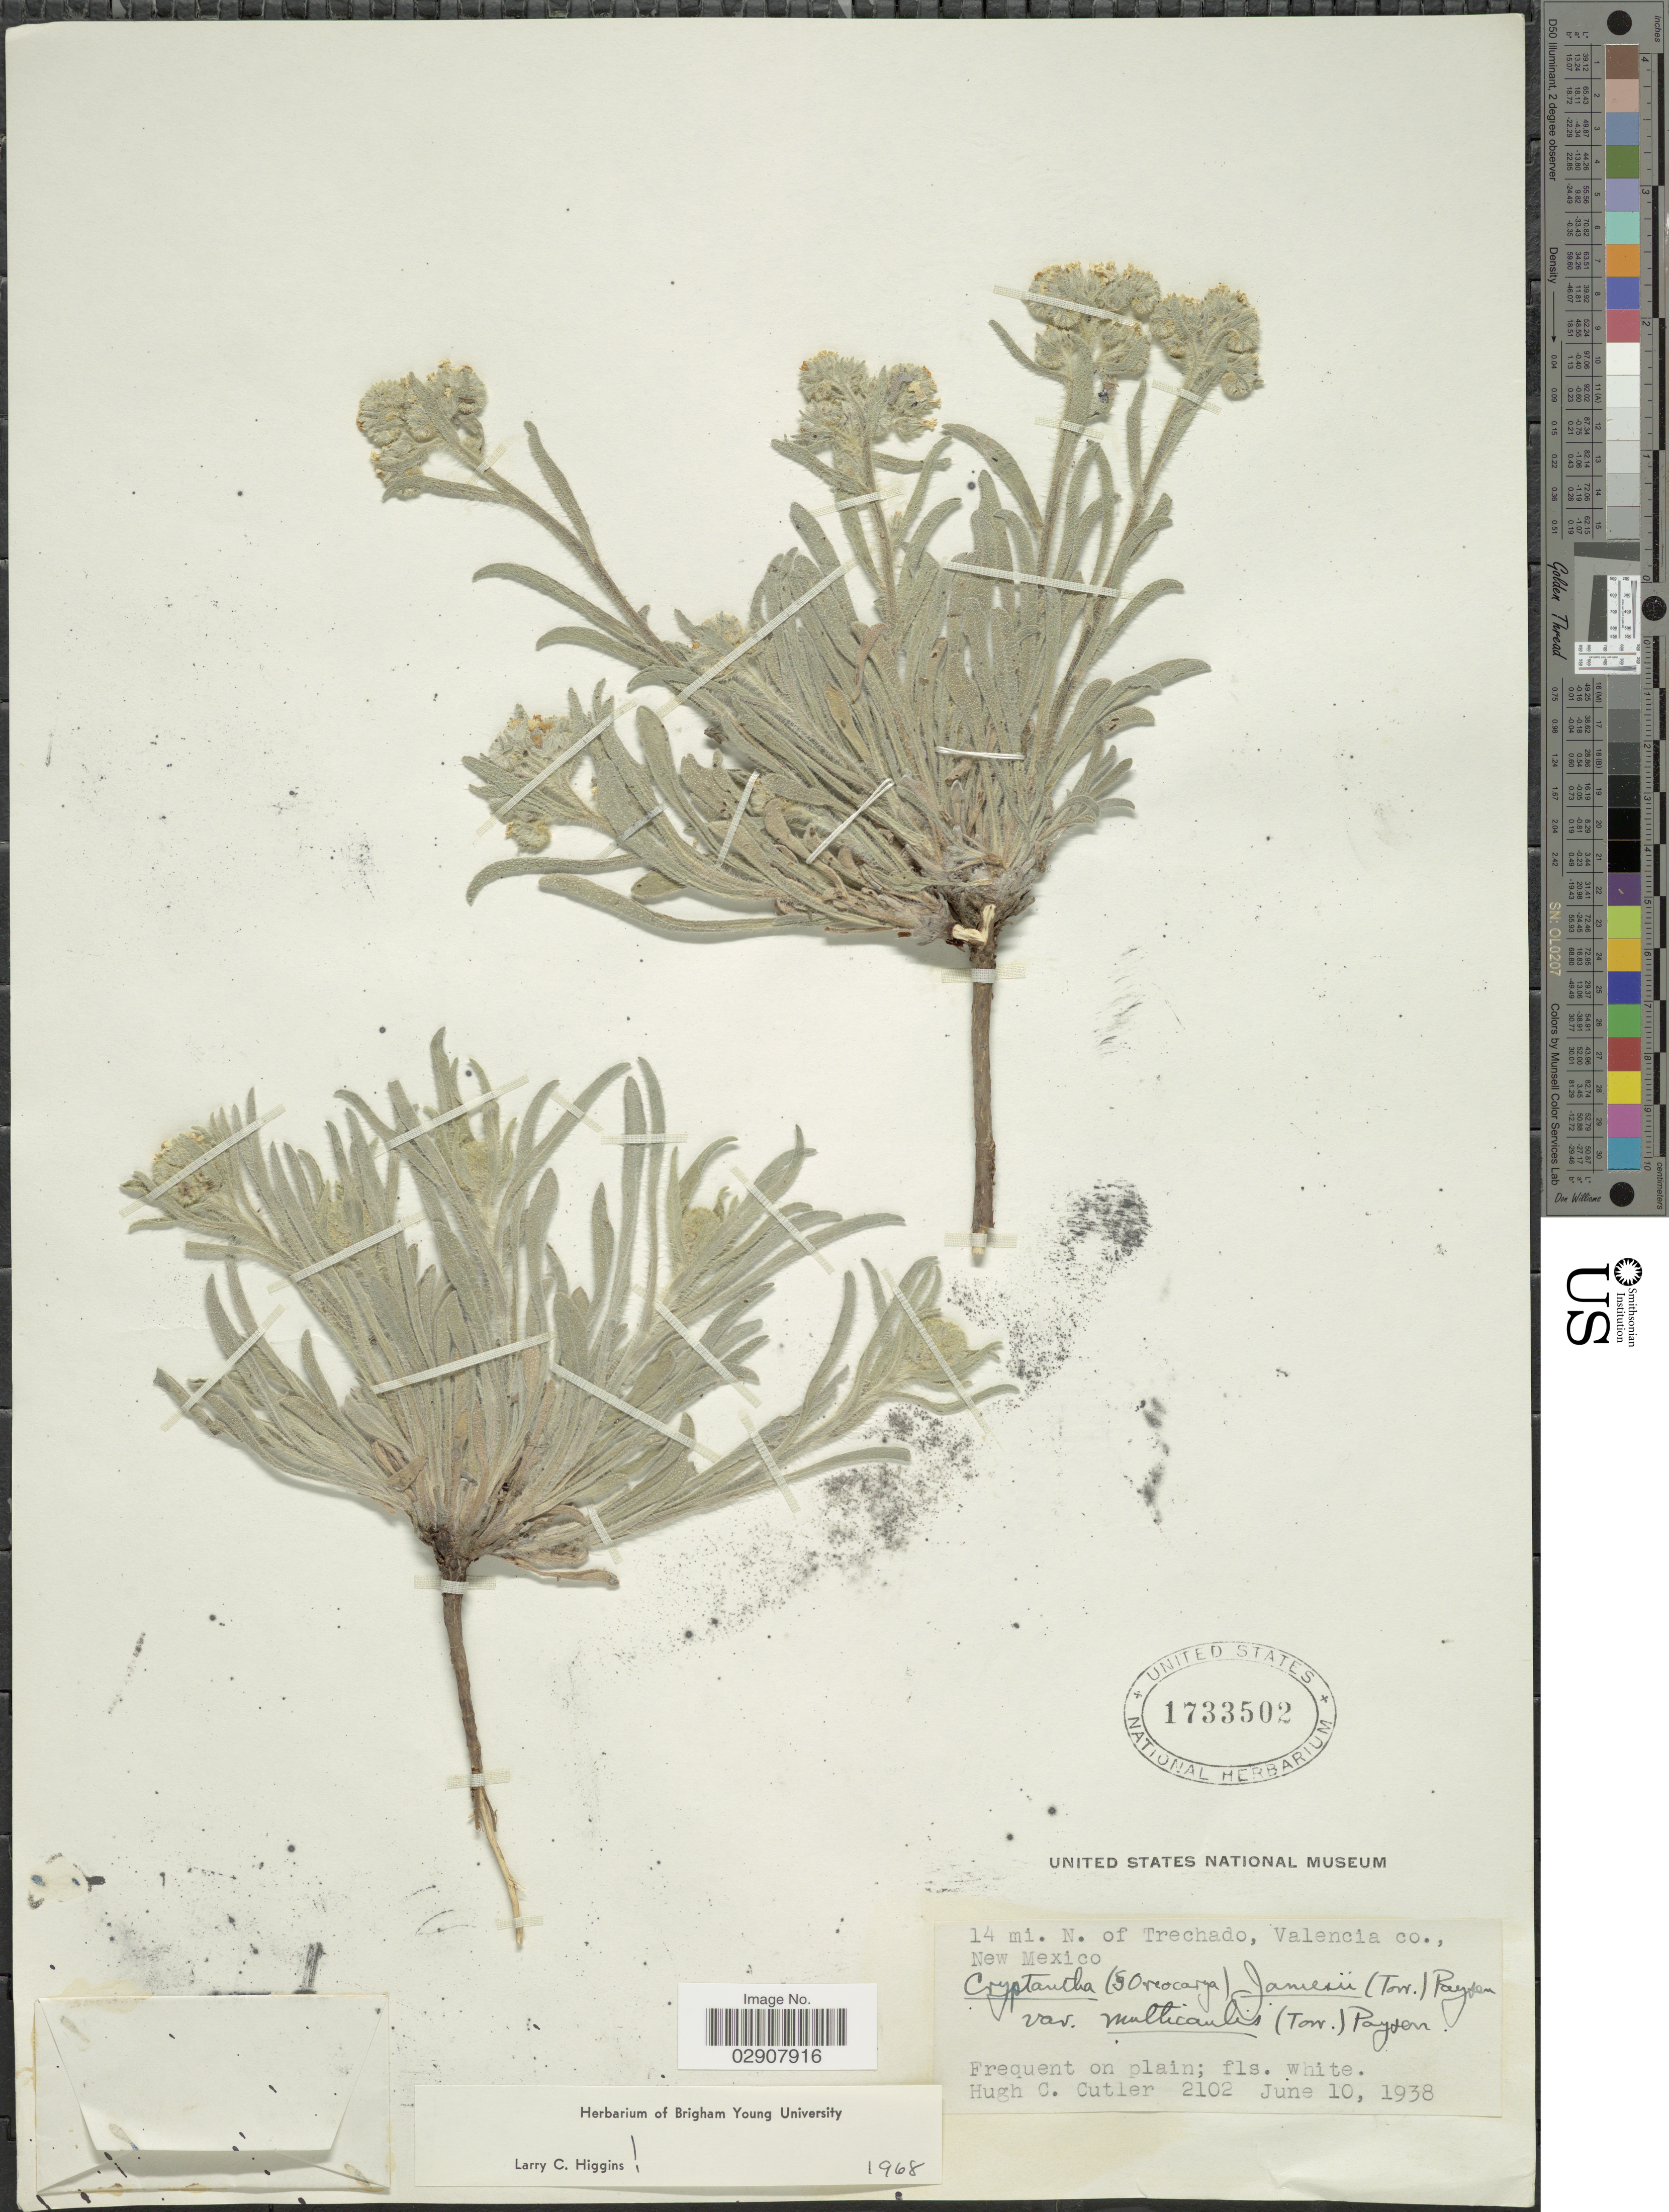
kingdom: Plantae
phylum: Tracheophyta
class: Magnoliopsida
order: Boraginales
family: Boraginaceae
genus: Cryptantha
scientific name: Cryptantha jamesii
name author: (Torr.) Payson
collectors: H. C. Cutler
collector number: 2102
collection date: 1938-06-10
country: United States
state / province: New Mexico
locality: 14 mi. N. of Trechado, Valencia Co., New Mexico.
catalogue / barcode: US 1733502